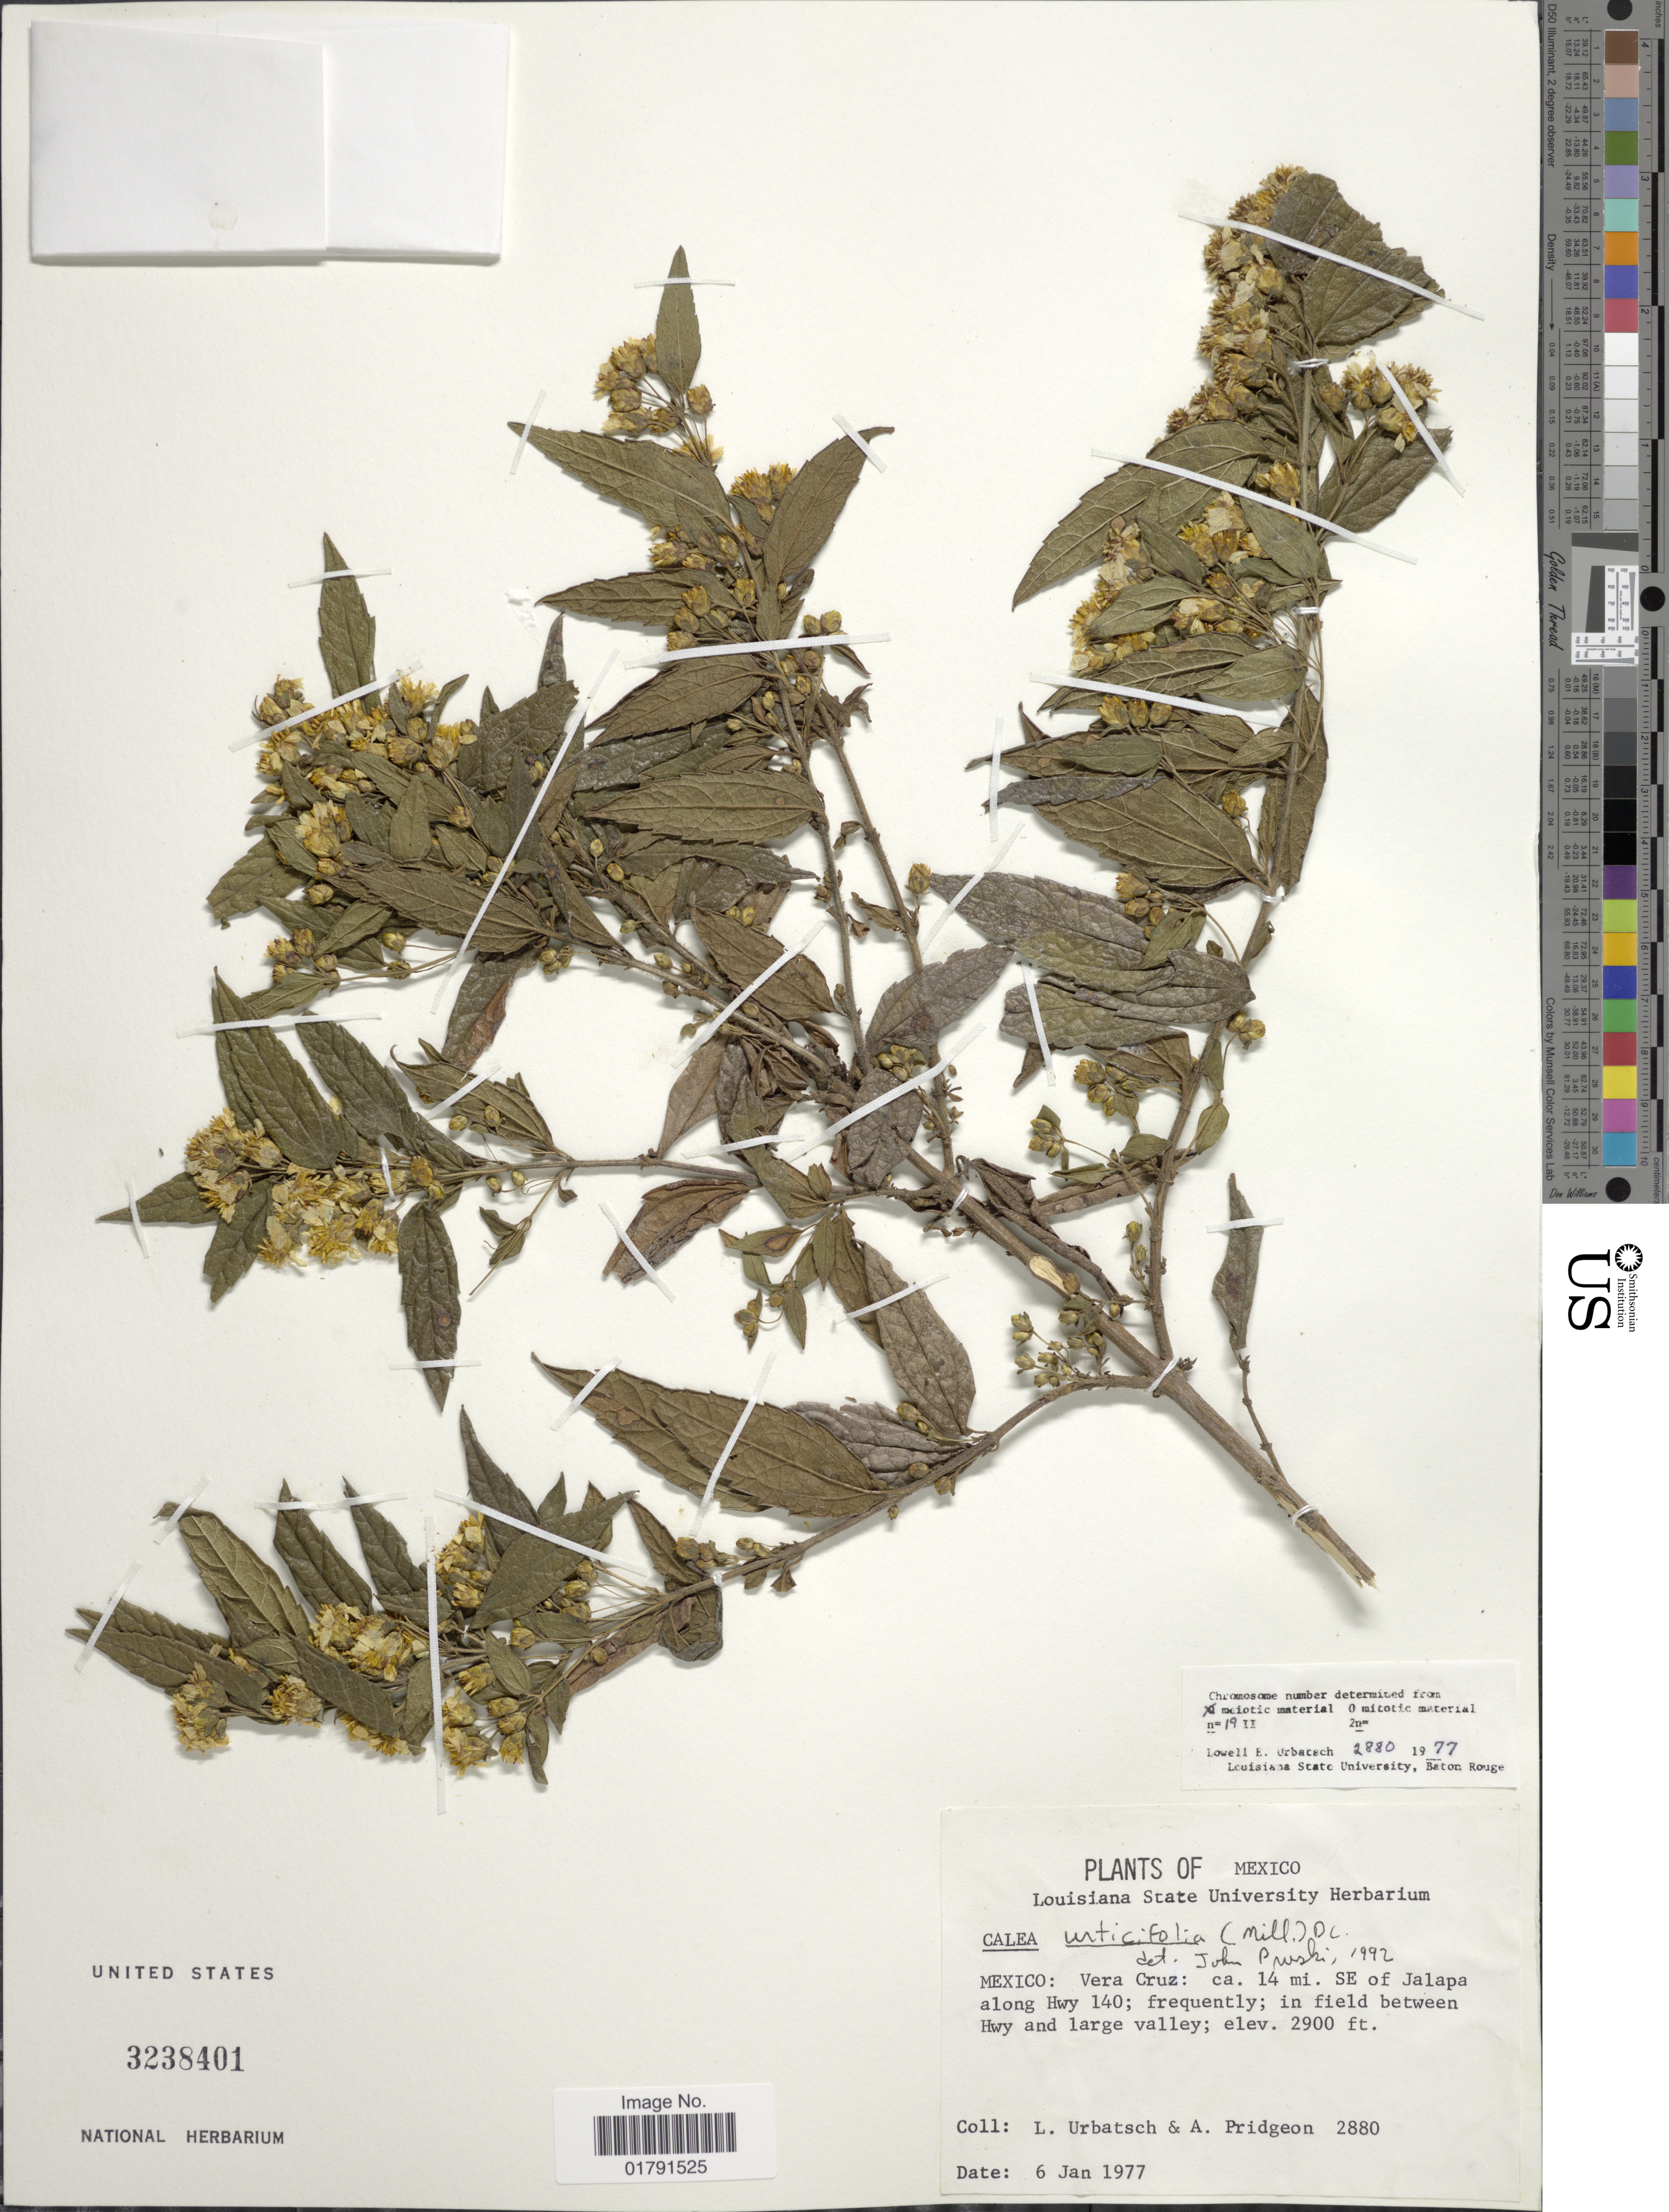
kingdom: Plantae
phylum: Tracheophyta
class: Magnoliopsida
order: Asterales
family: Asteraceae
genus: Calea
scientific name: Calea urticifolia var. urticifolia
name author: (Mill.) DC.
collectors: L. E. Urbatsch & A. M. Pridgeon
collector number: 2880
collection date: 1977-01-06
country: Mexico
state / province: Veracruz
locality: Vera Cruz, ca 14 mi SE of Jalapa along Hwy 140, field between Hwy and large valley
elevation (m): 884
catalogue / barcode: US 3238401